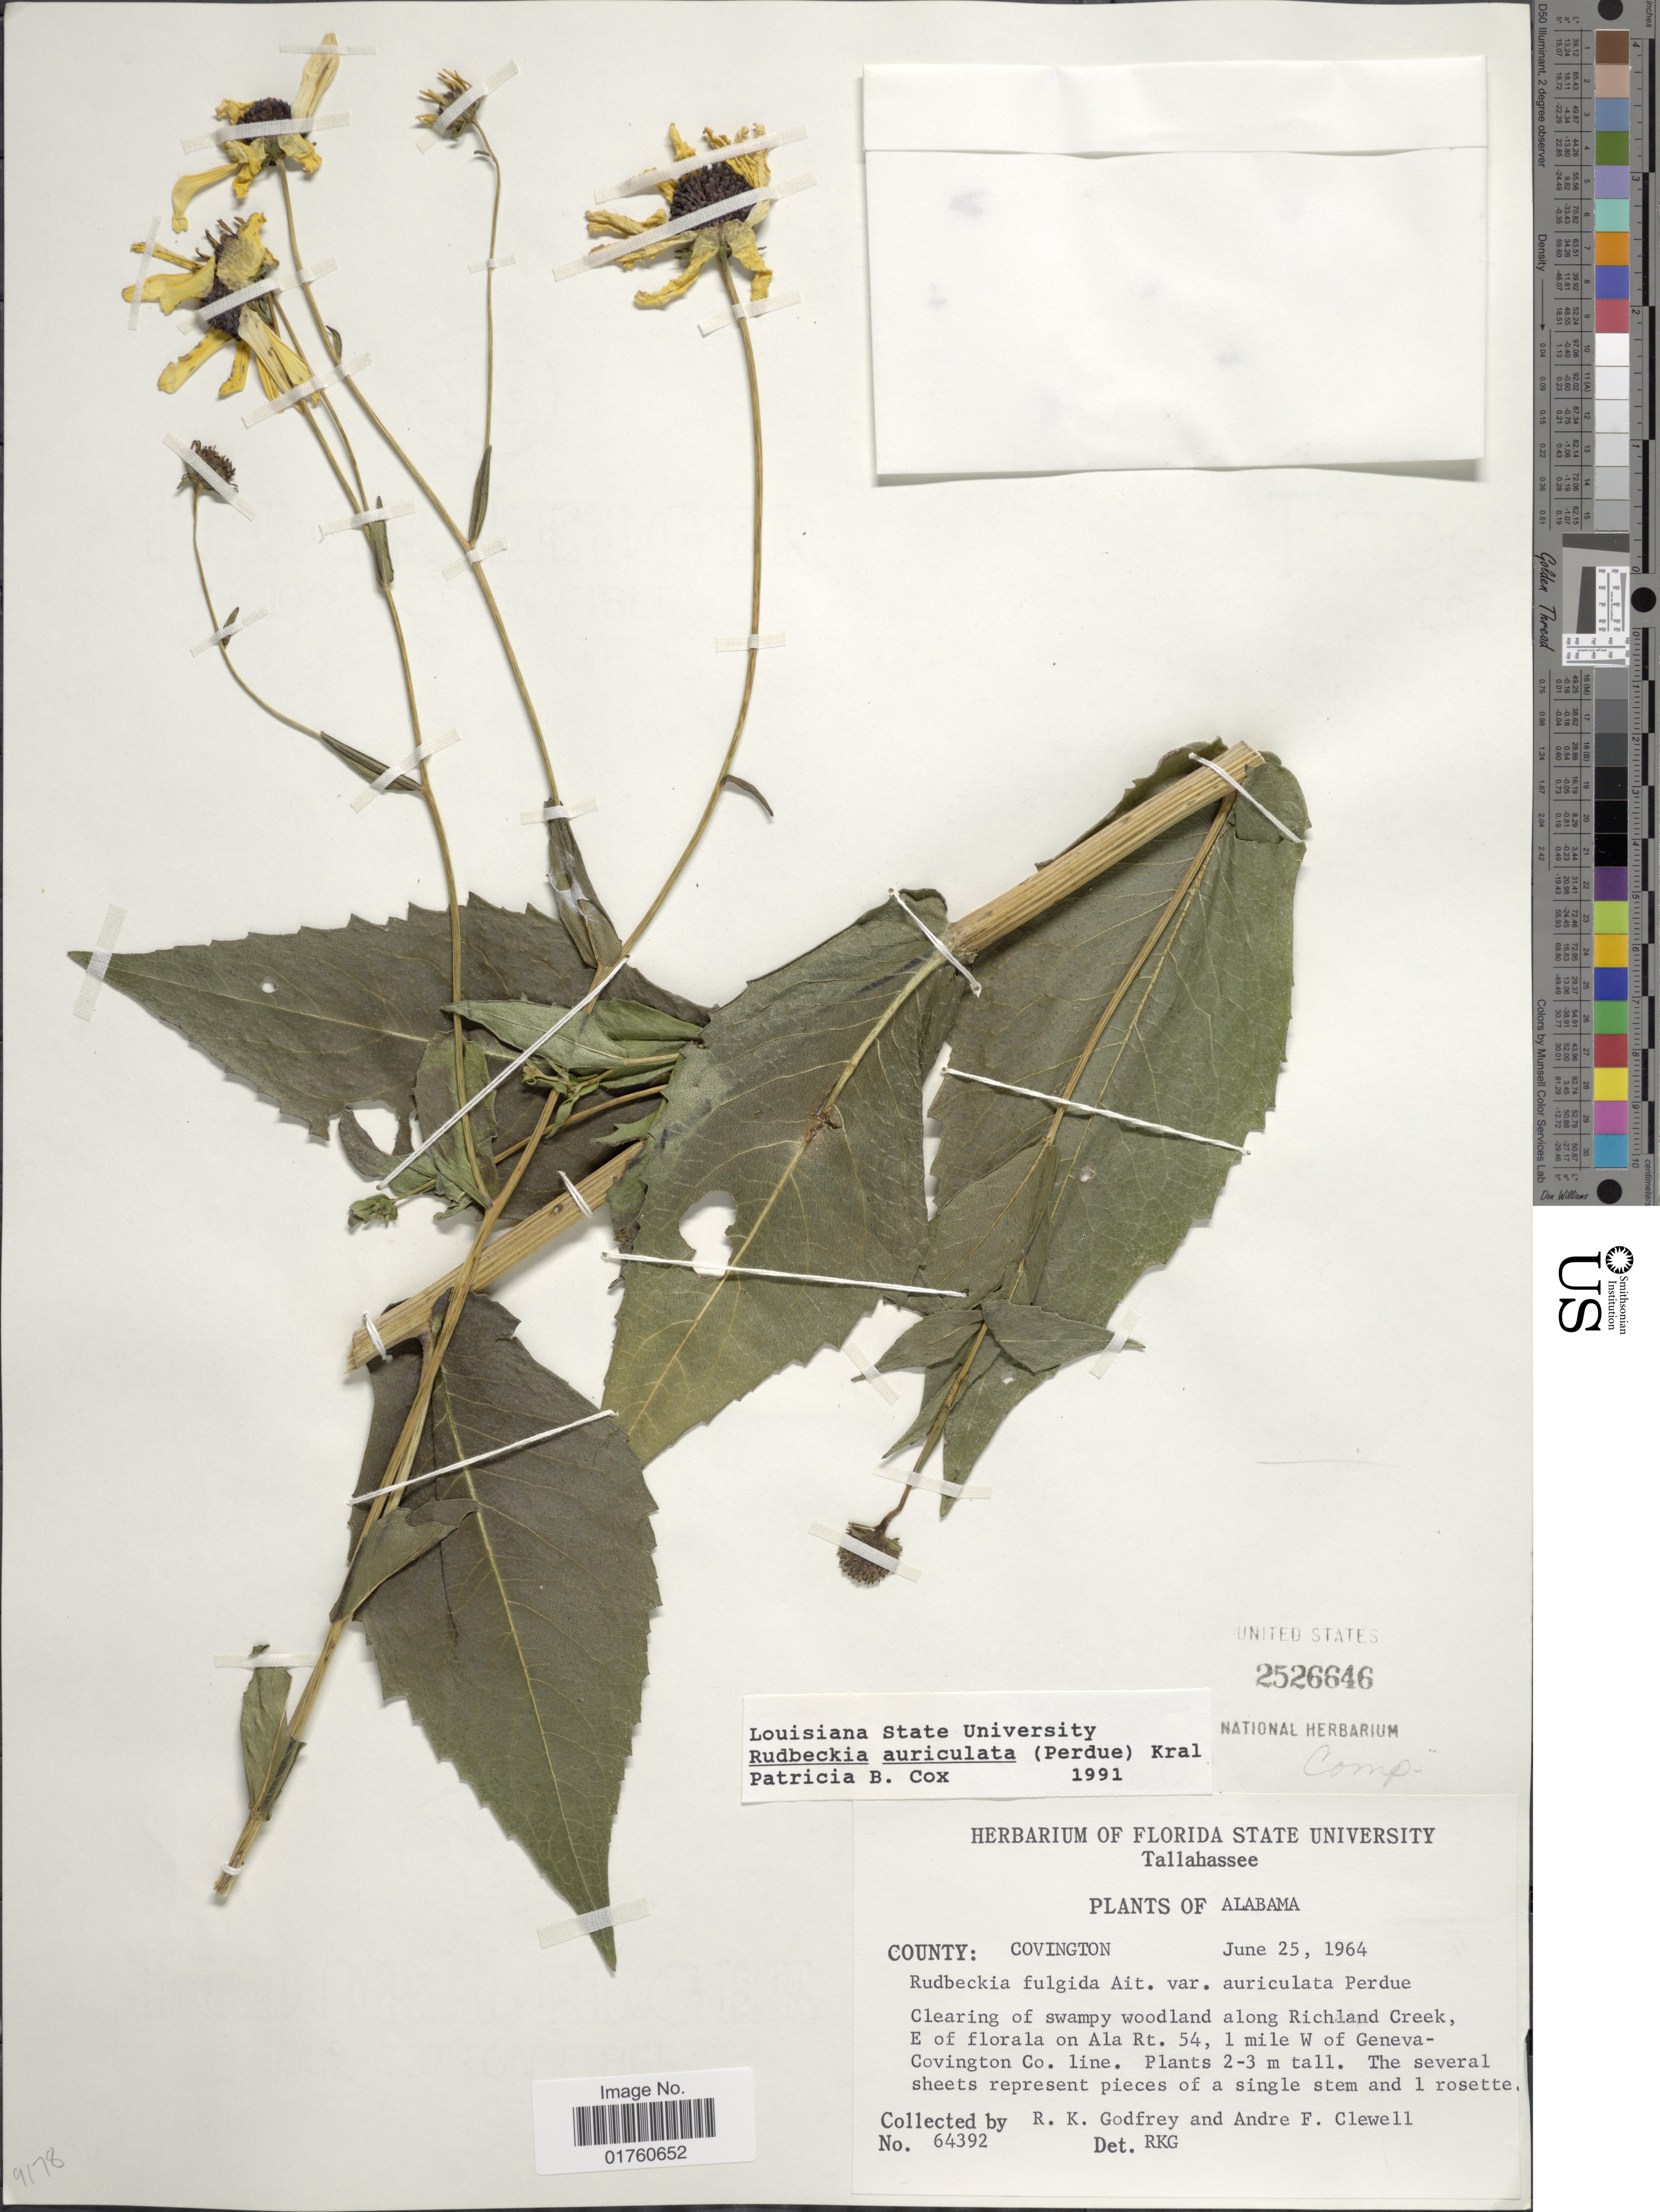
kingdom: Plantae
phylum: Tracheophyta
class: Magnoliopsida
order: Asterales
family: Asteraceae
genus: Rudbeckia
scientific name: Rudbeckia auriculata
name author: (Perdue) Kral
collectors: R. K. Godfrey & A. Clewell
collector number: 64392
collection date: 1964-06-25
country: United States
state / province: Alabama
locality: County: Covington, Clearing of swampy woodland along Richlan Creek, E of florala on Ala Rt. 54, 1 mile W of geneva-Covington Co line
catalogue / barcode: US 2526646